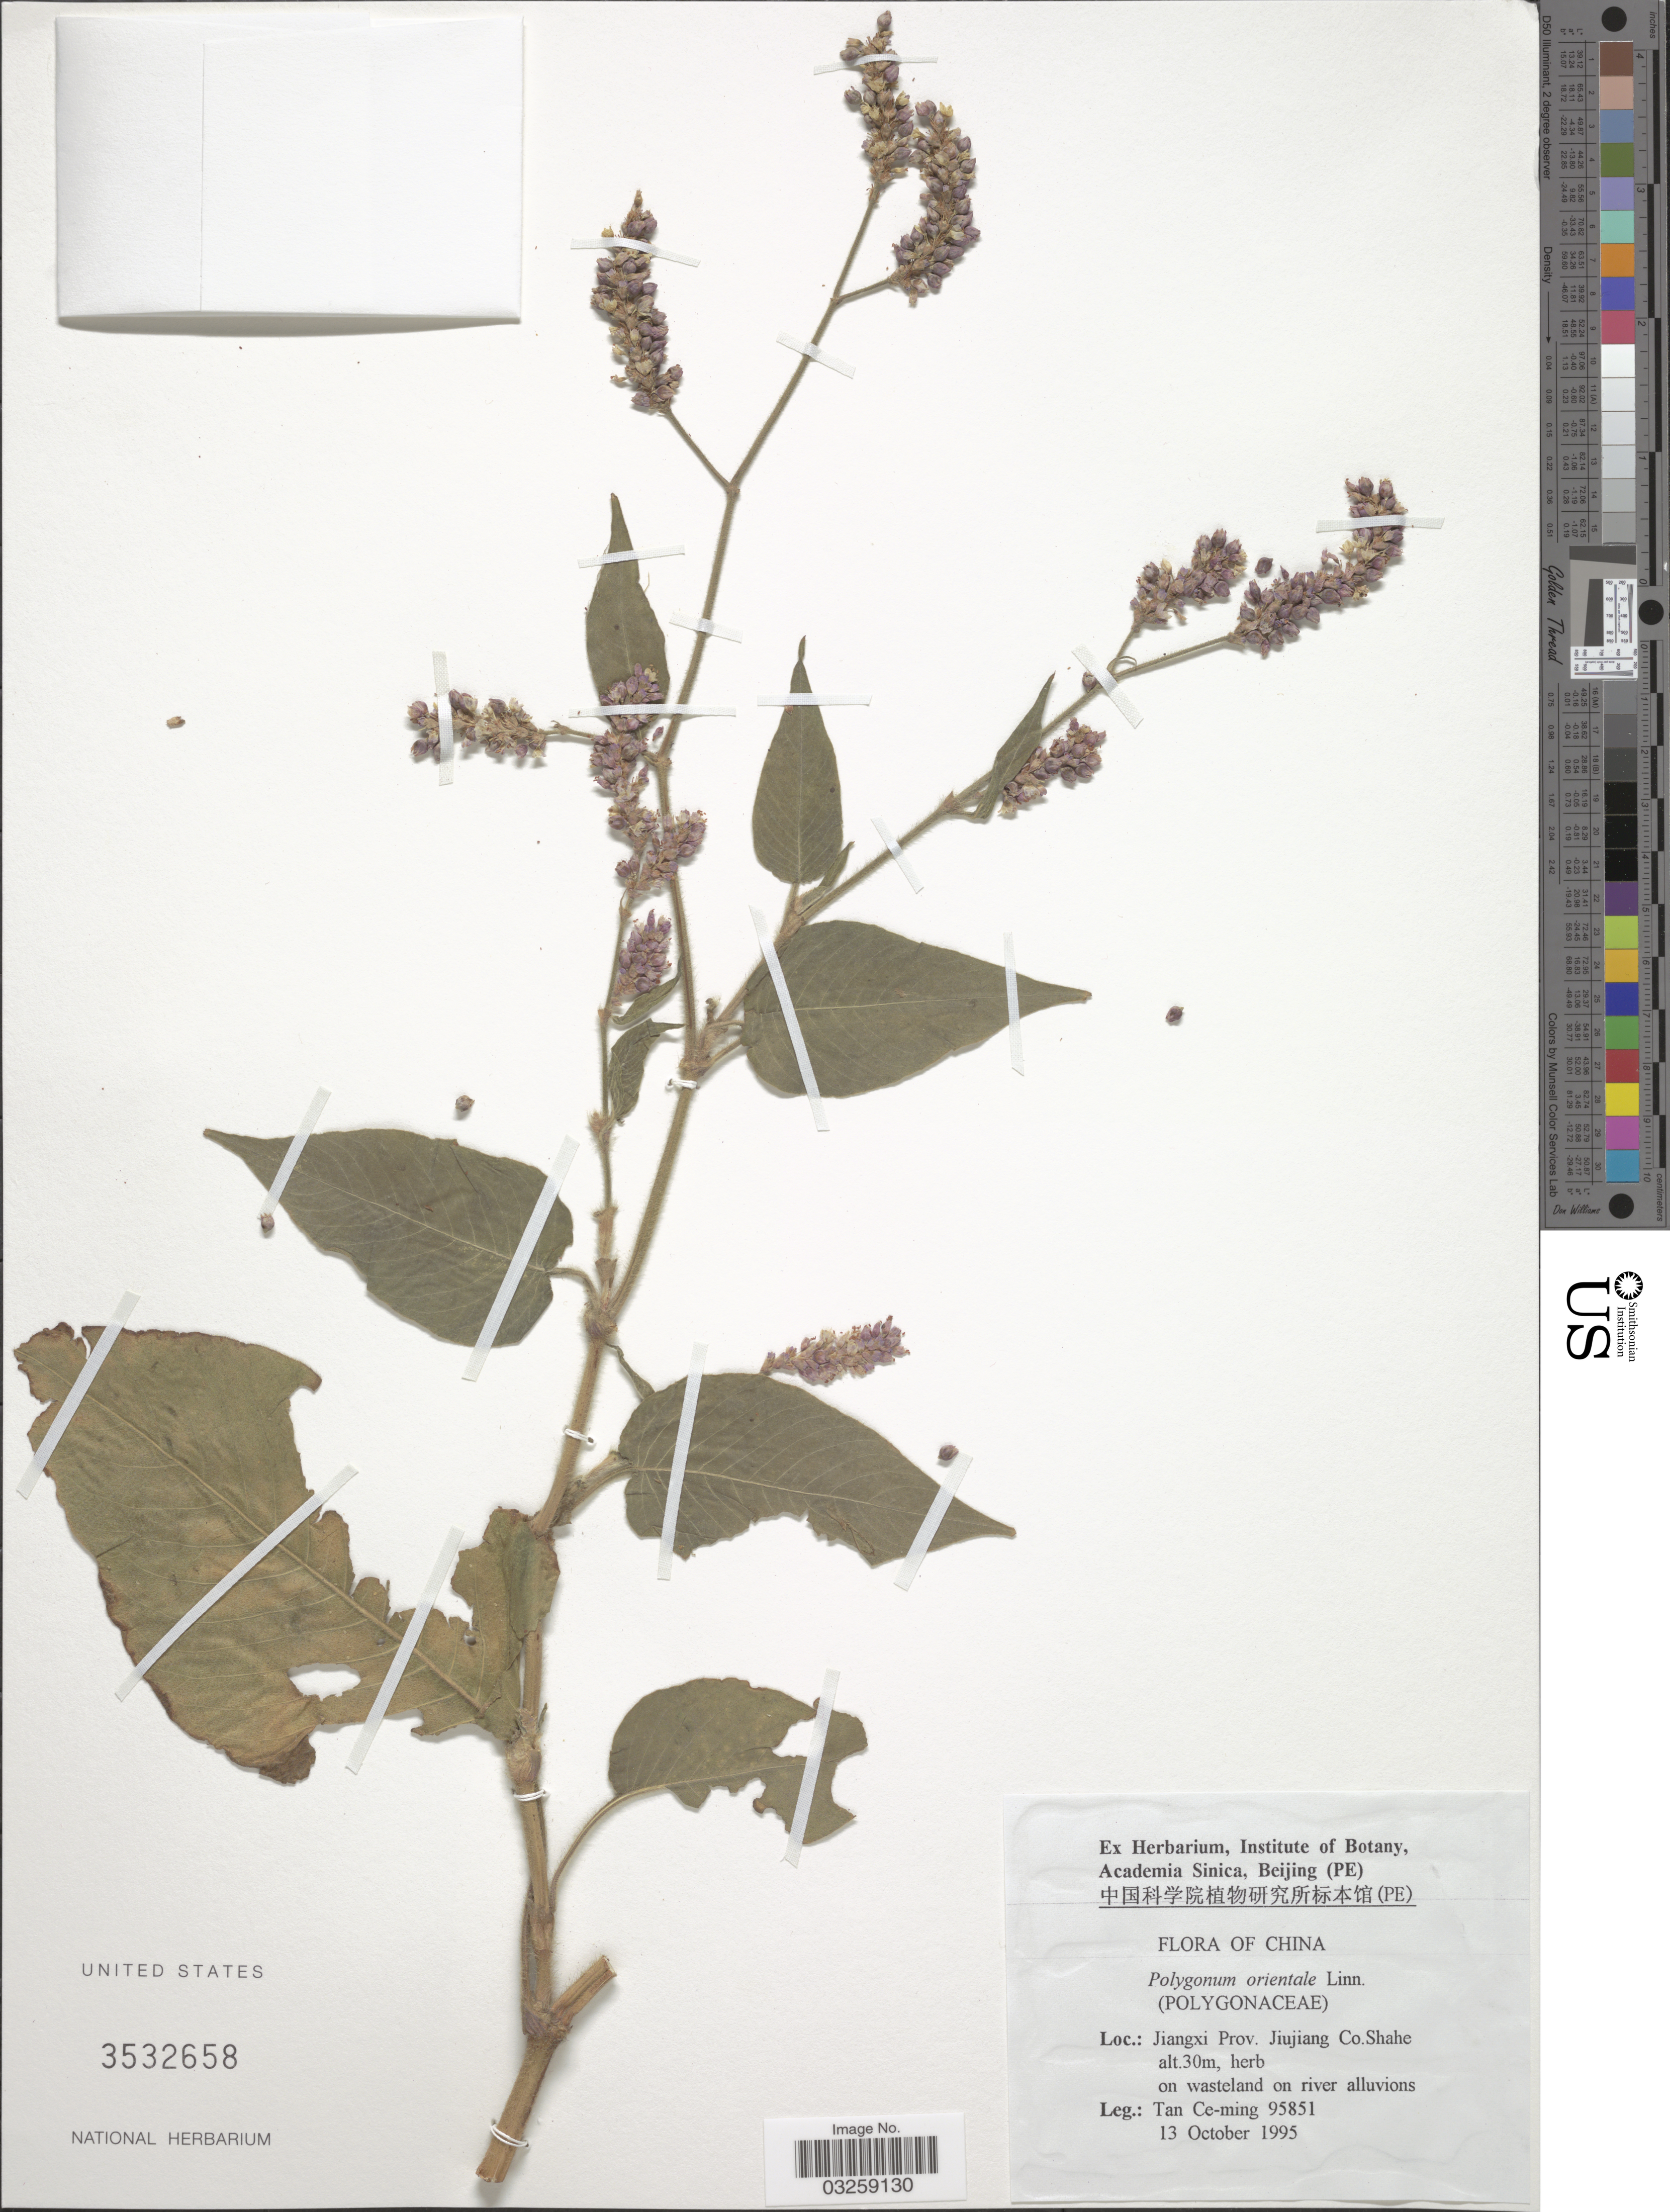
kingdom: Plantae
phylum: Tracheophyta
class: Magnoliopsida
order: Caryophyllales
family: Polygonaceae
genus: Polygonum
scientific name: Polygonum orientale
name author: L.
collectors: Tan Ce-Ming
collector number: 95851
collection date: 1995-10-13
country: China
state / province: Jiangxi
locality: Jiujiang Co. Shahe.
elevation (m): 30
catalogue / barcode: US 3532658